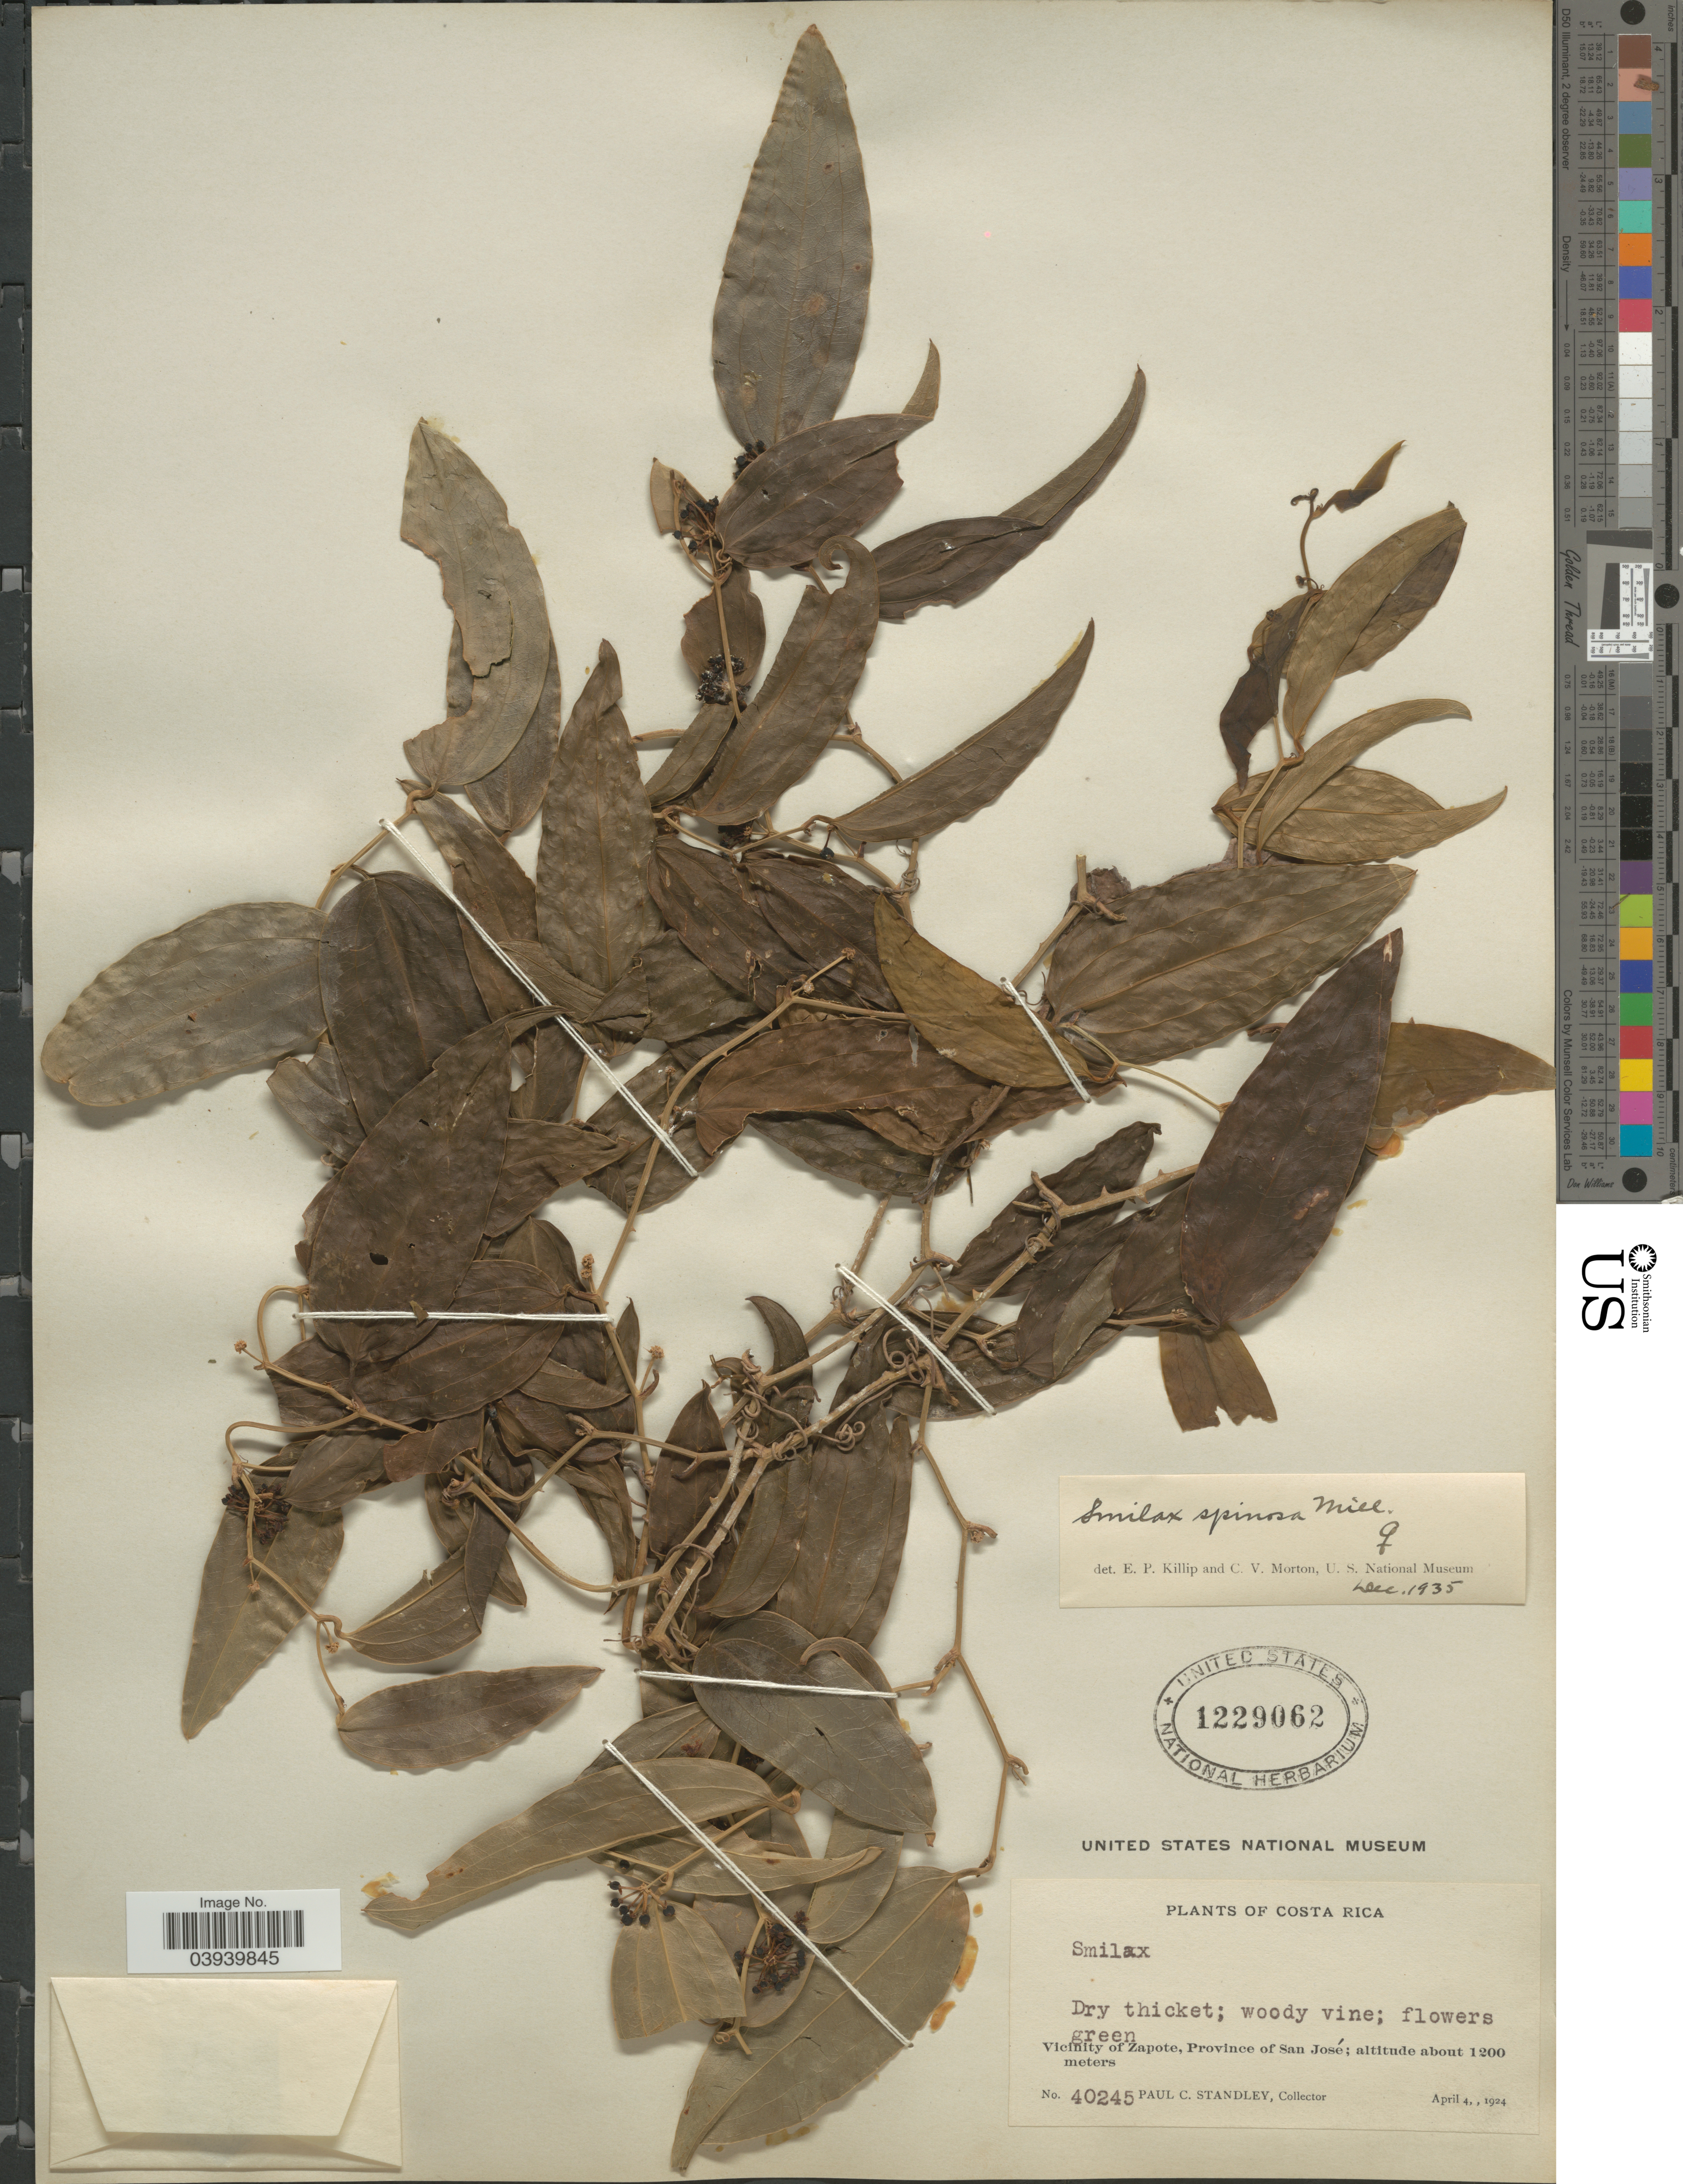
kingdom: Plantae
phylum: Tracheophyta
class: Liliopsida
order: Liliales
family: Smilacaceae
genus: Smilax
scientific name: Smilax spinosa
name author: Mill.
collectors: P. C. Standley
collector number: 40245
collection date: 1924-04-04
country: Costa Rica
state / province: San José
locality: Vicinity of Zapote.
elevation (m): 1200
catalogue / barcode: US 1229062